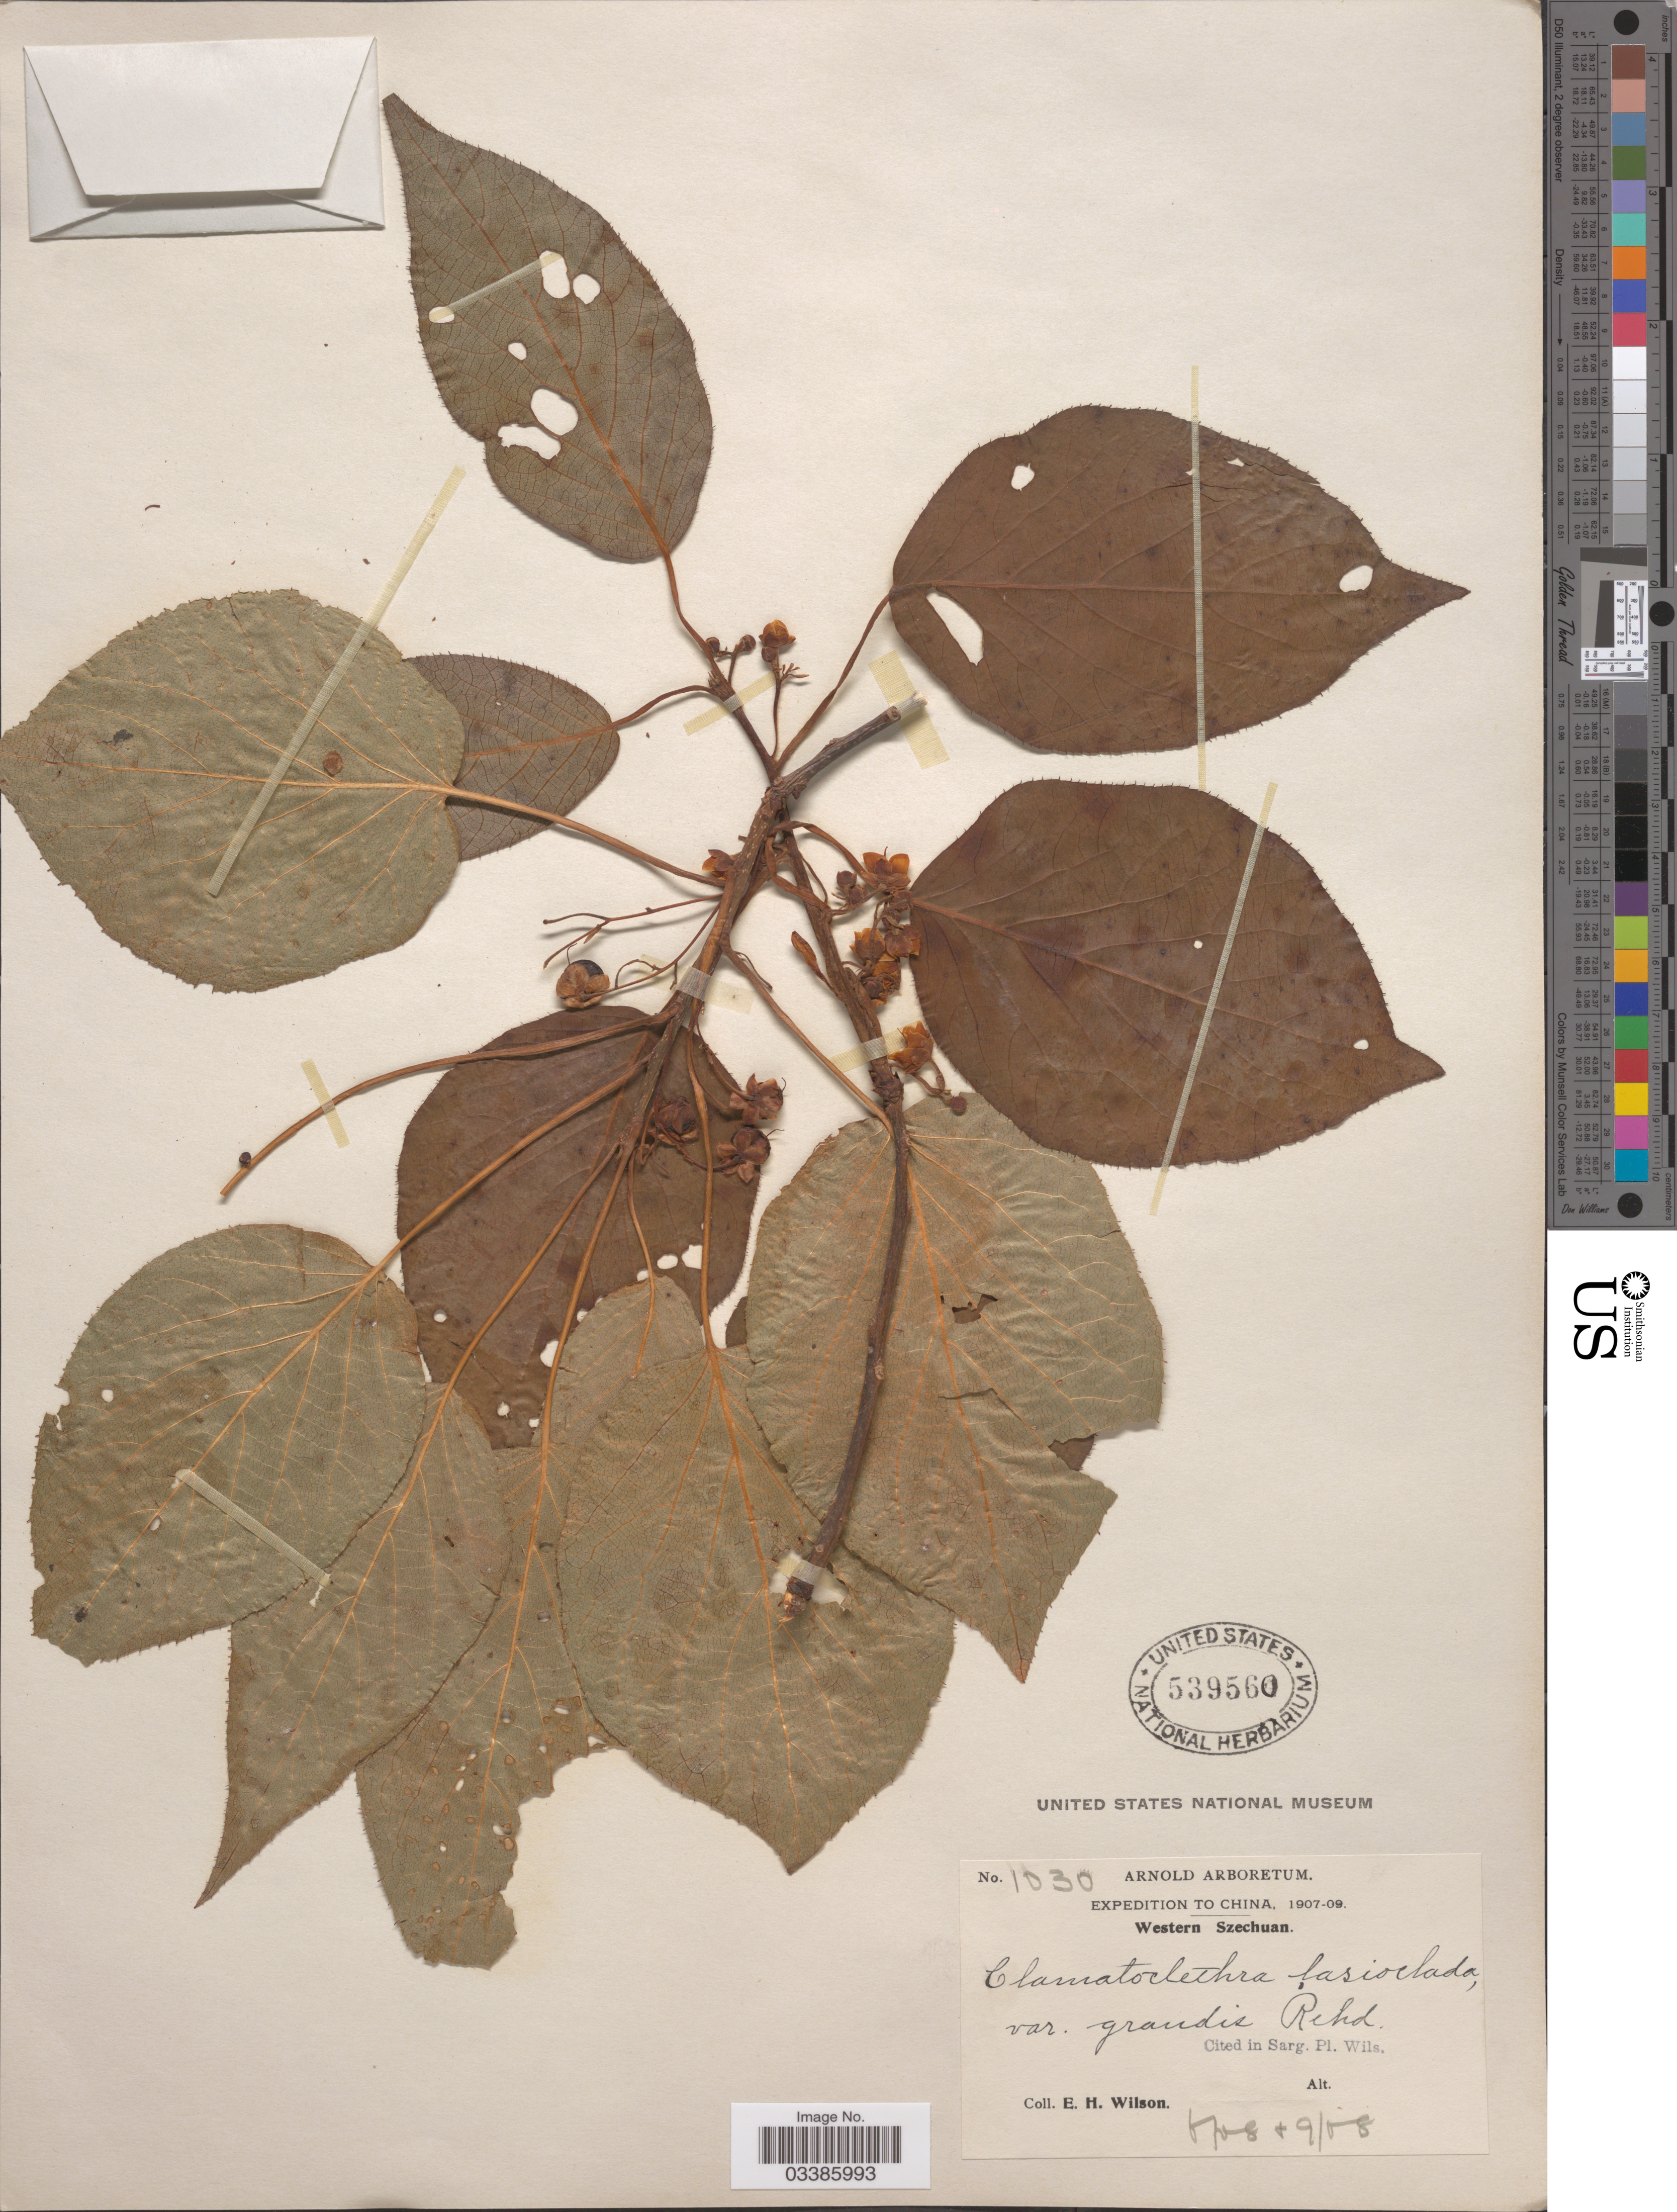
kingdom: Plantae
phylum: Tracheophyta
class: Magnoliopsida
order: Ericales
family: Actinidiaceae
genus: Clematoclethra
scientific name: Clematoclethra lasioclada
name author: Maxim.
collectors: E. Wilson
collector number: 1030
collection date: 1908-06/1908-09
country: China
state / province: Sichuan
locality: Western Szechuan.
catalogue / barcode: US 539560